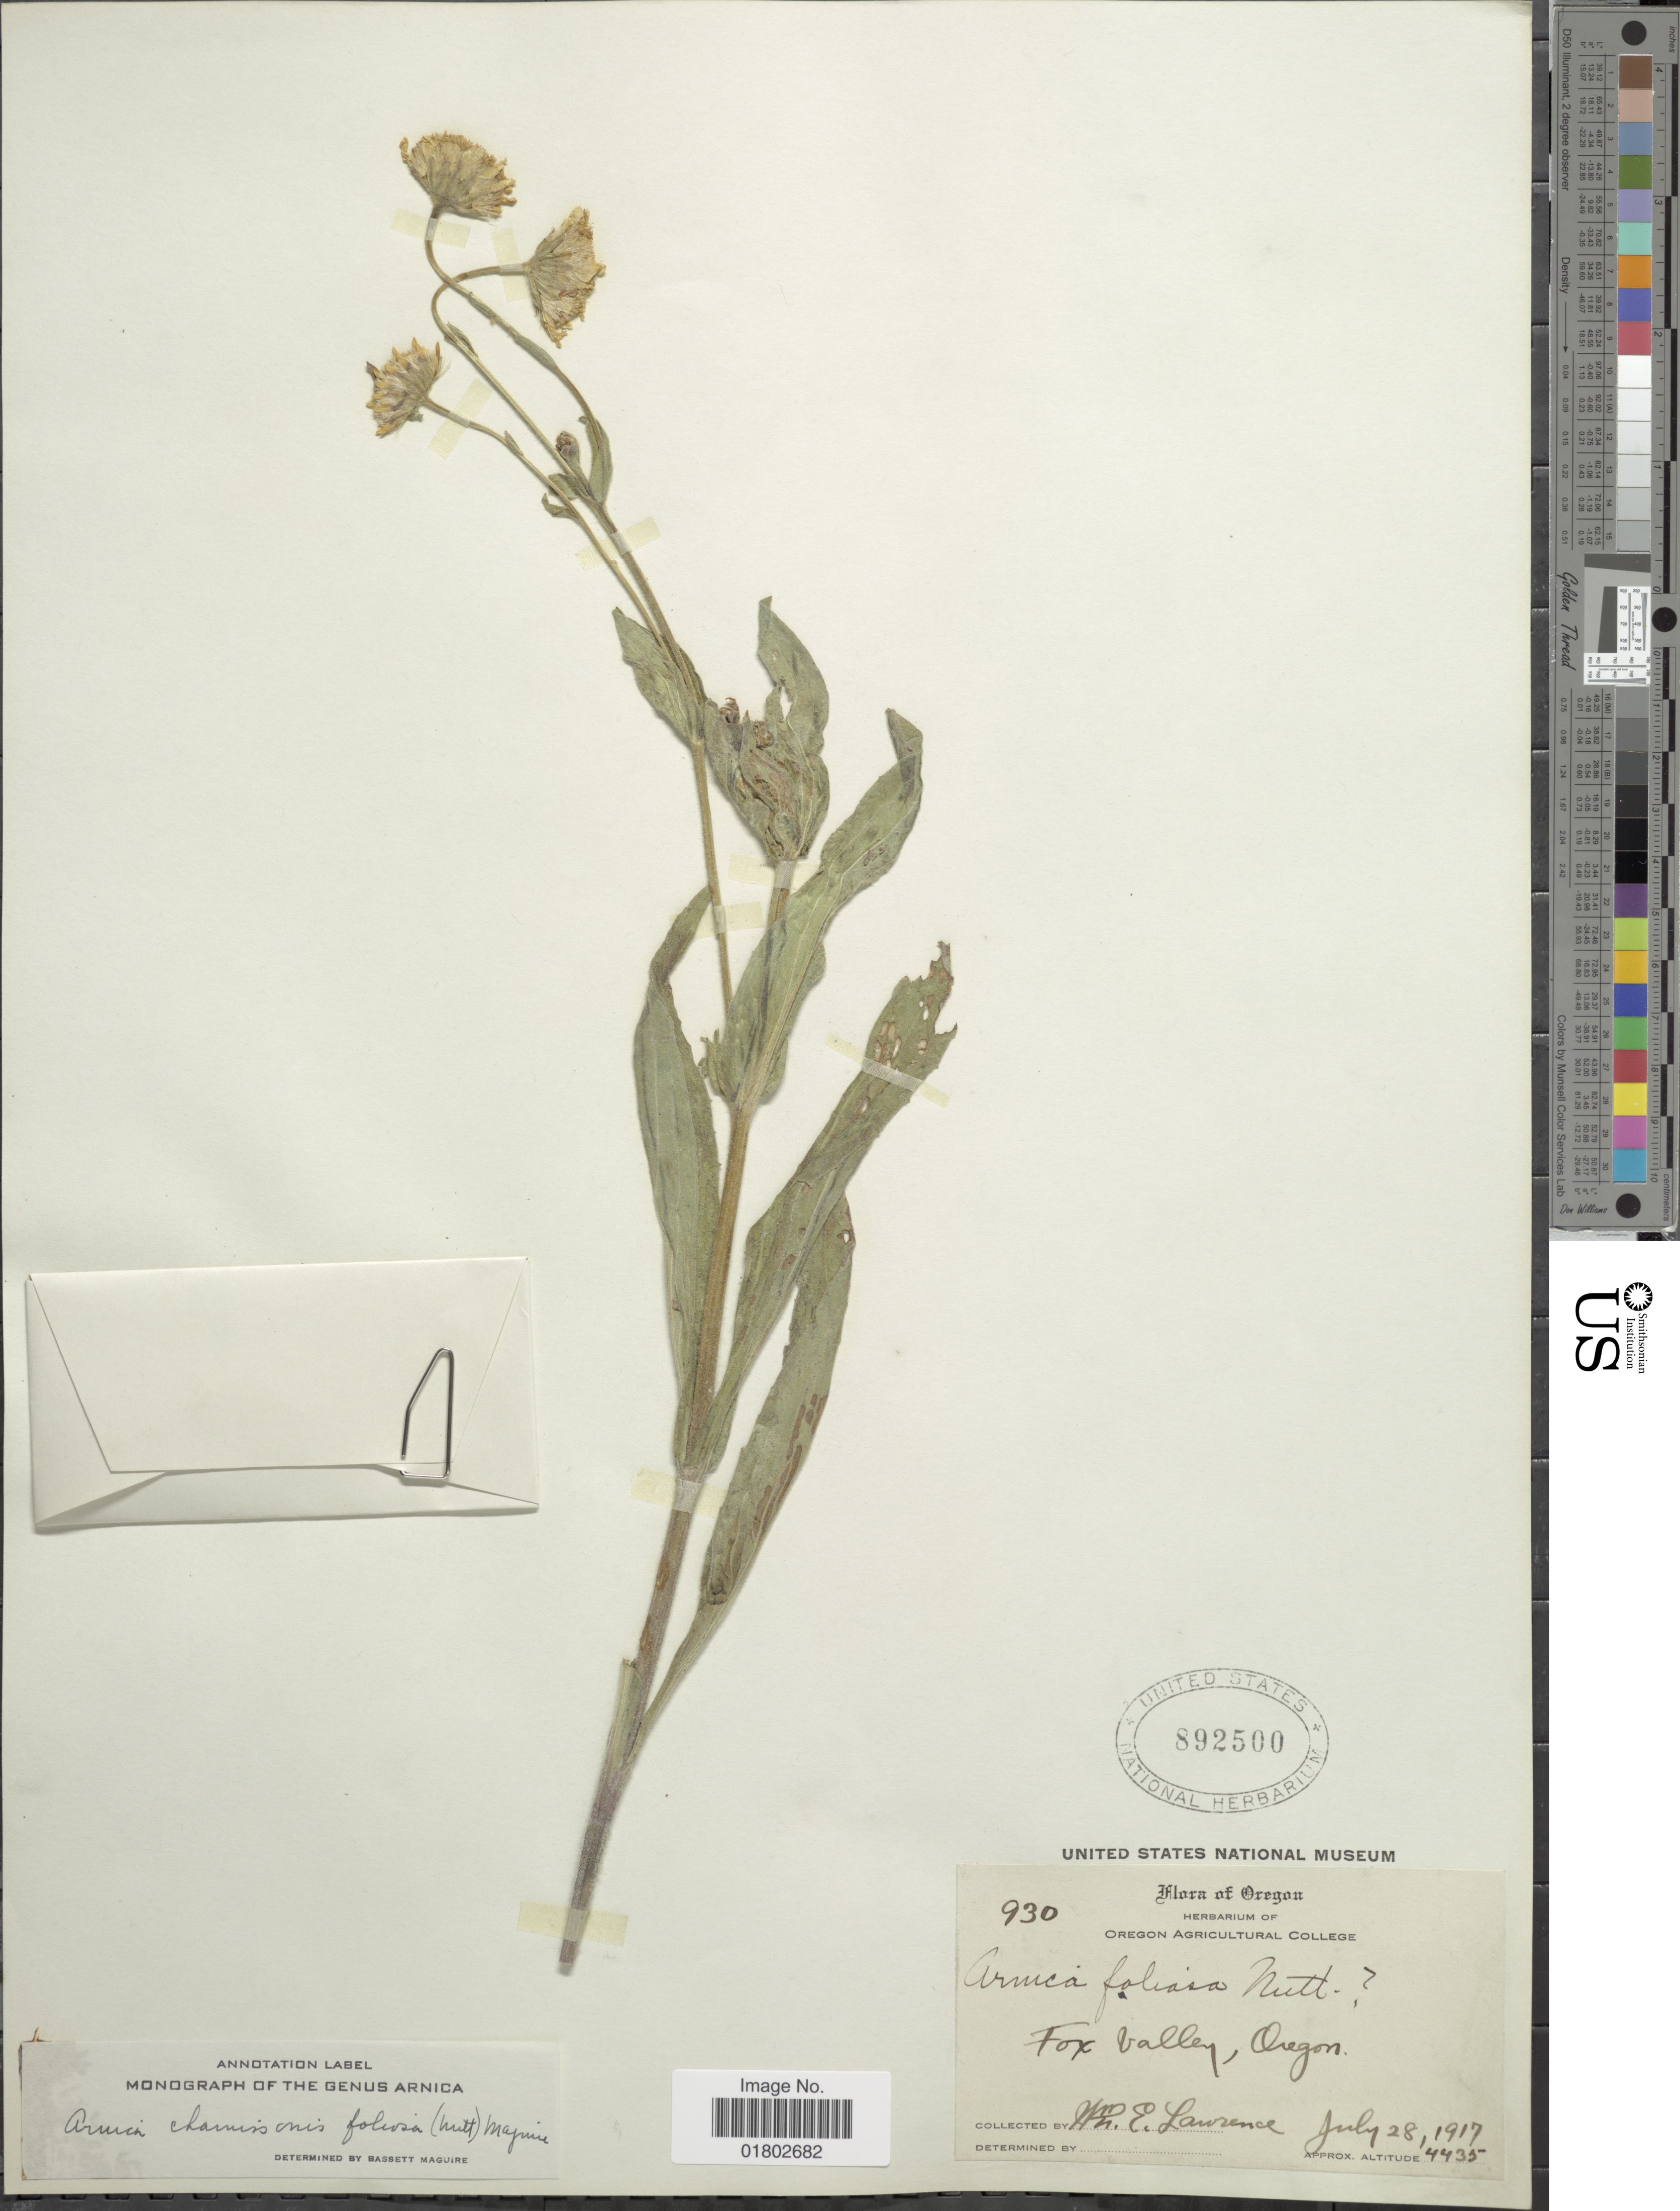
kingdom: Plantae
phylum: Tracheophyta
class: Magnoliopsida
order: Asterales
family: Asteraceae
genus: Arnica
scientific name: Arnica chamissonis subsp. foliosa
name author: (Nutt.) Maguire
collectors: A. Lawrance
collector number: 930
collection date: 1917-07-28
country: United States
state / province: Oregon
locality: Fox Valley, Oregon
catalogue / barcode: US 892500